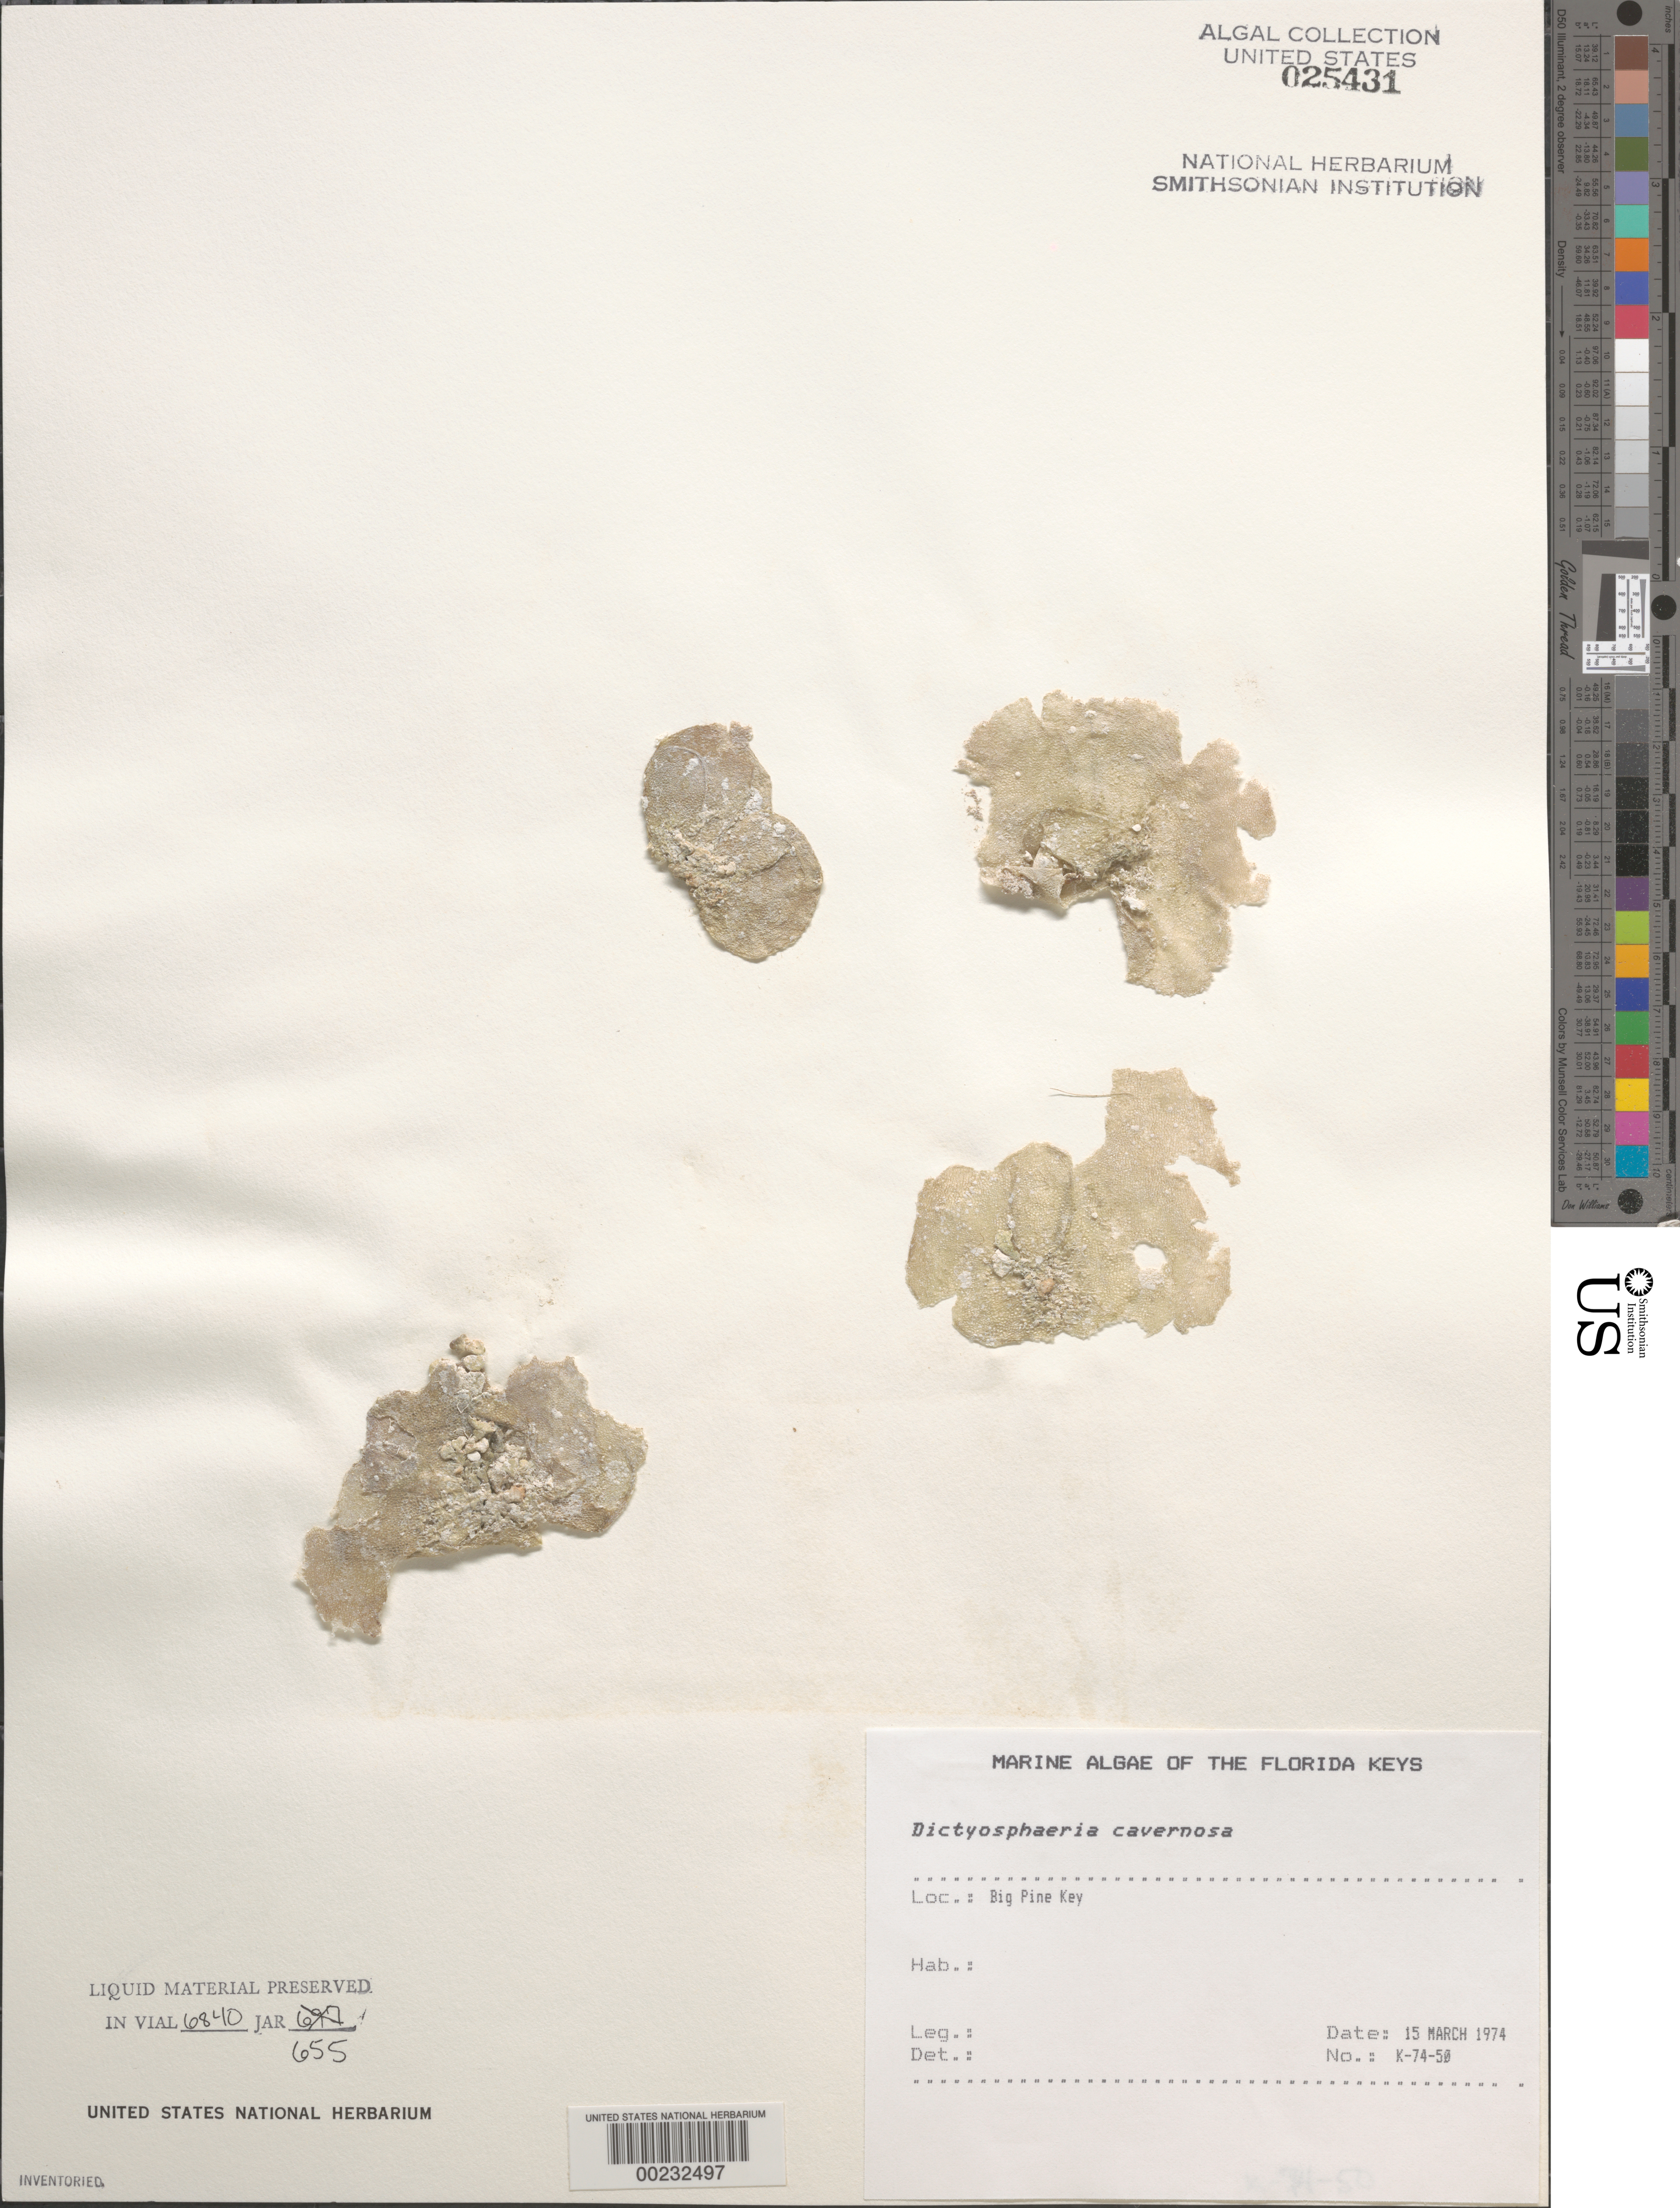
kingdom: Plantae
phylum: Chlorophyta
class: Ulvophyceae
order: Siphonocladales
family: Siphonocladaceae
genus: Dictyosphaeria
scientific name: Dictyosphaeria cavernosa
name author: (Forssk.) Børgesen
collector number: K-74-50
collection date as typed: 15 Mar 1974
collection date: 1974-03-15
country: United States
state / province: Florida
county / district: Monroe County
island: Big Pine Key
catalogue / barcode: US 25431